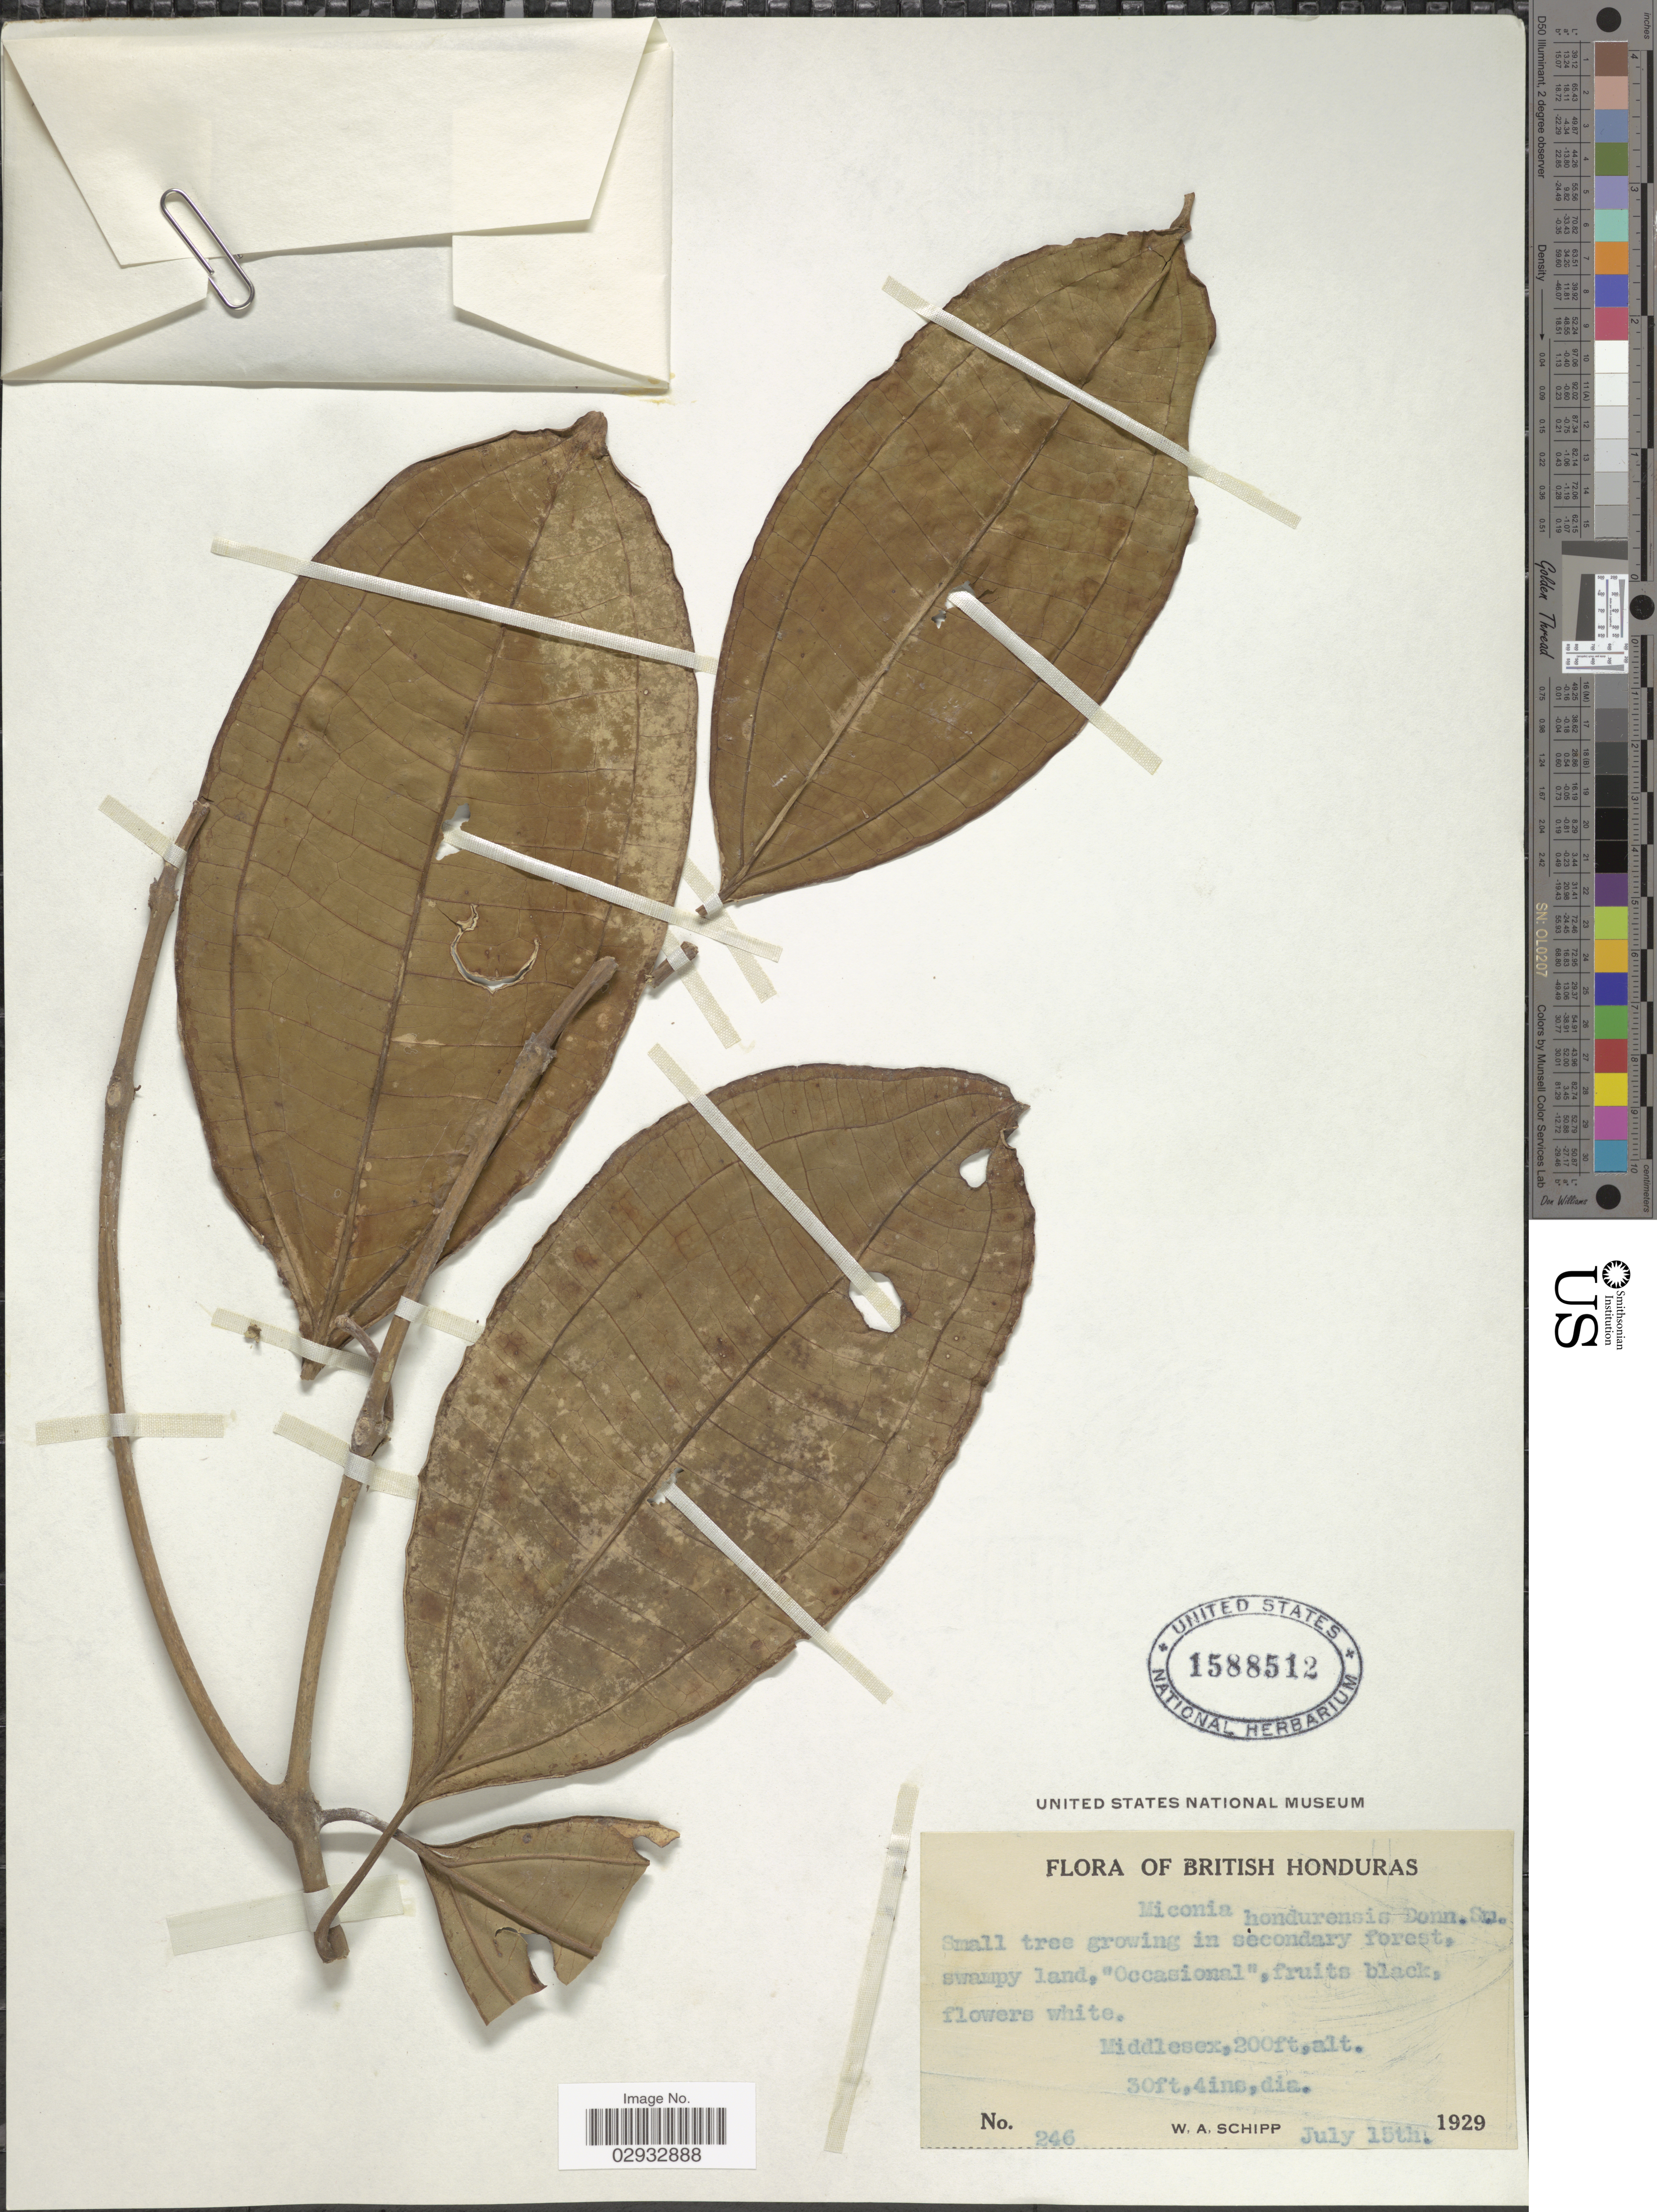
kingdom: Plantae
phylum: Tracheophyta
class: Magnoliopsida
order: Myrtales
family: Melastomataceae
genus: Miconia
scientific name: Miconia hondurensis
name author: Donn. Sm.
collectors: W. Schipp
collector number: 246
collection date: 1929-07-15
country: Belize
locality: British Honduras. Middlesex.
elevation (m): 61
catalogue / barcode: US 1588512